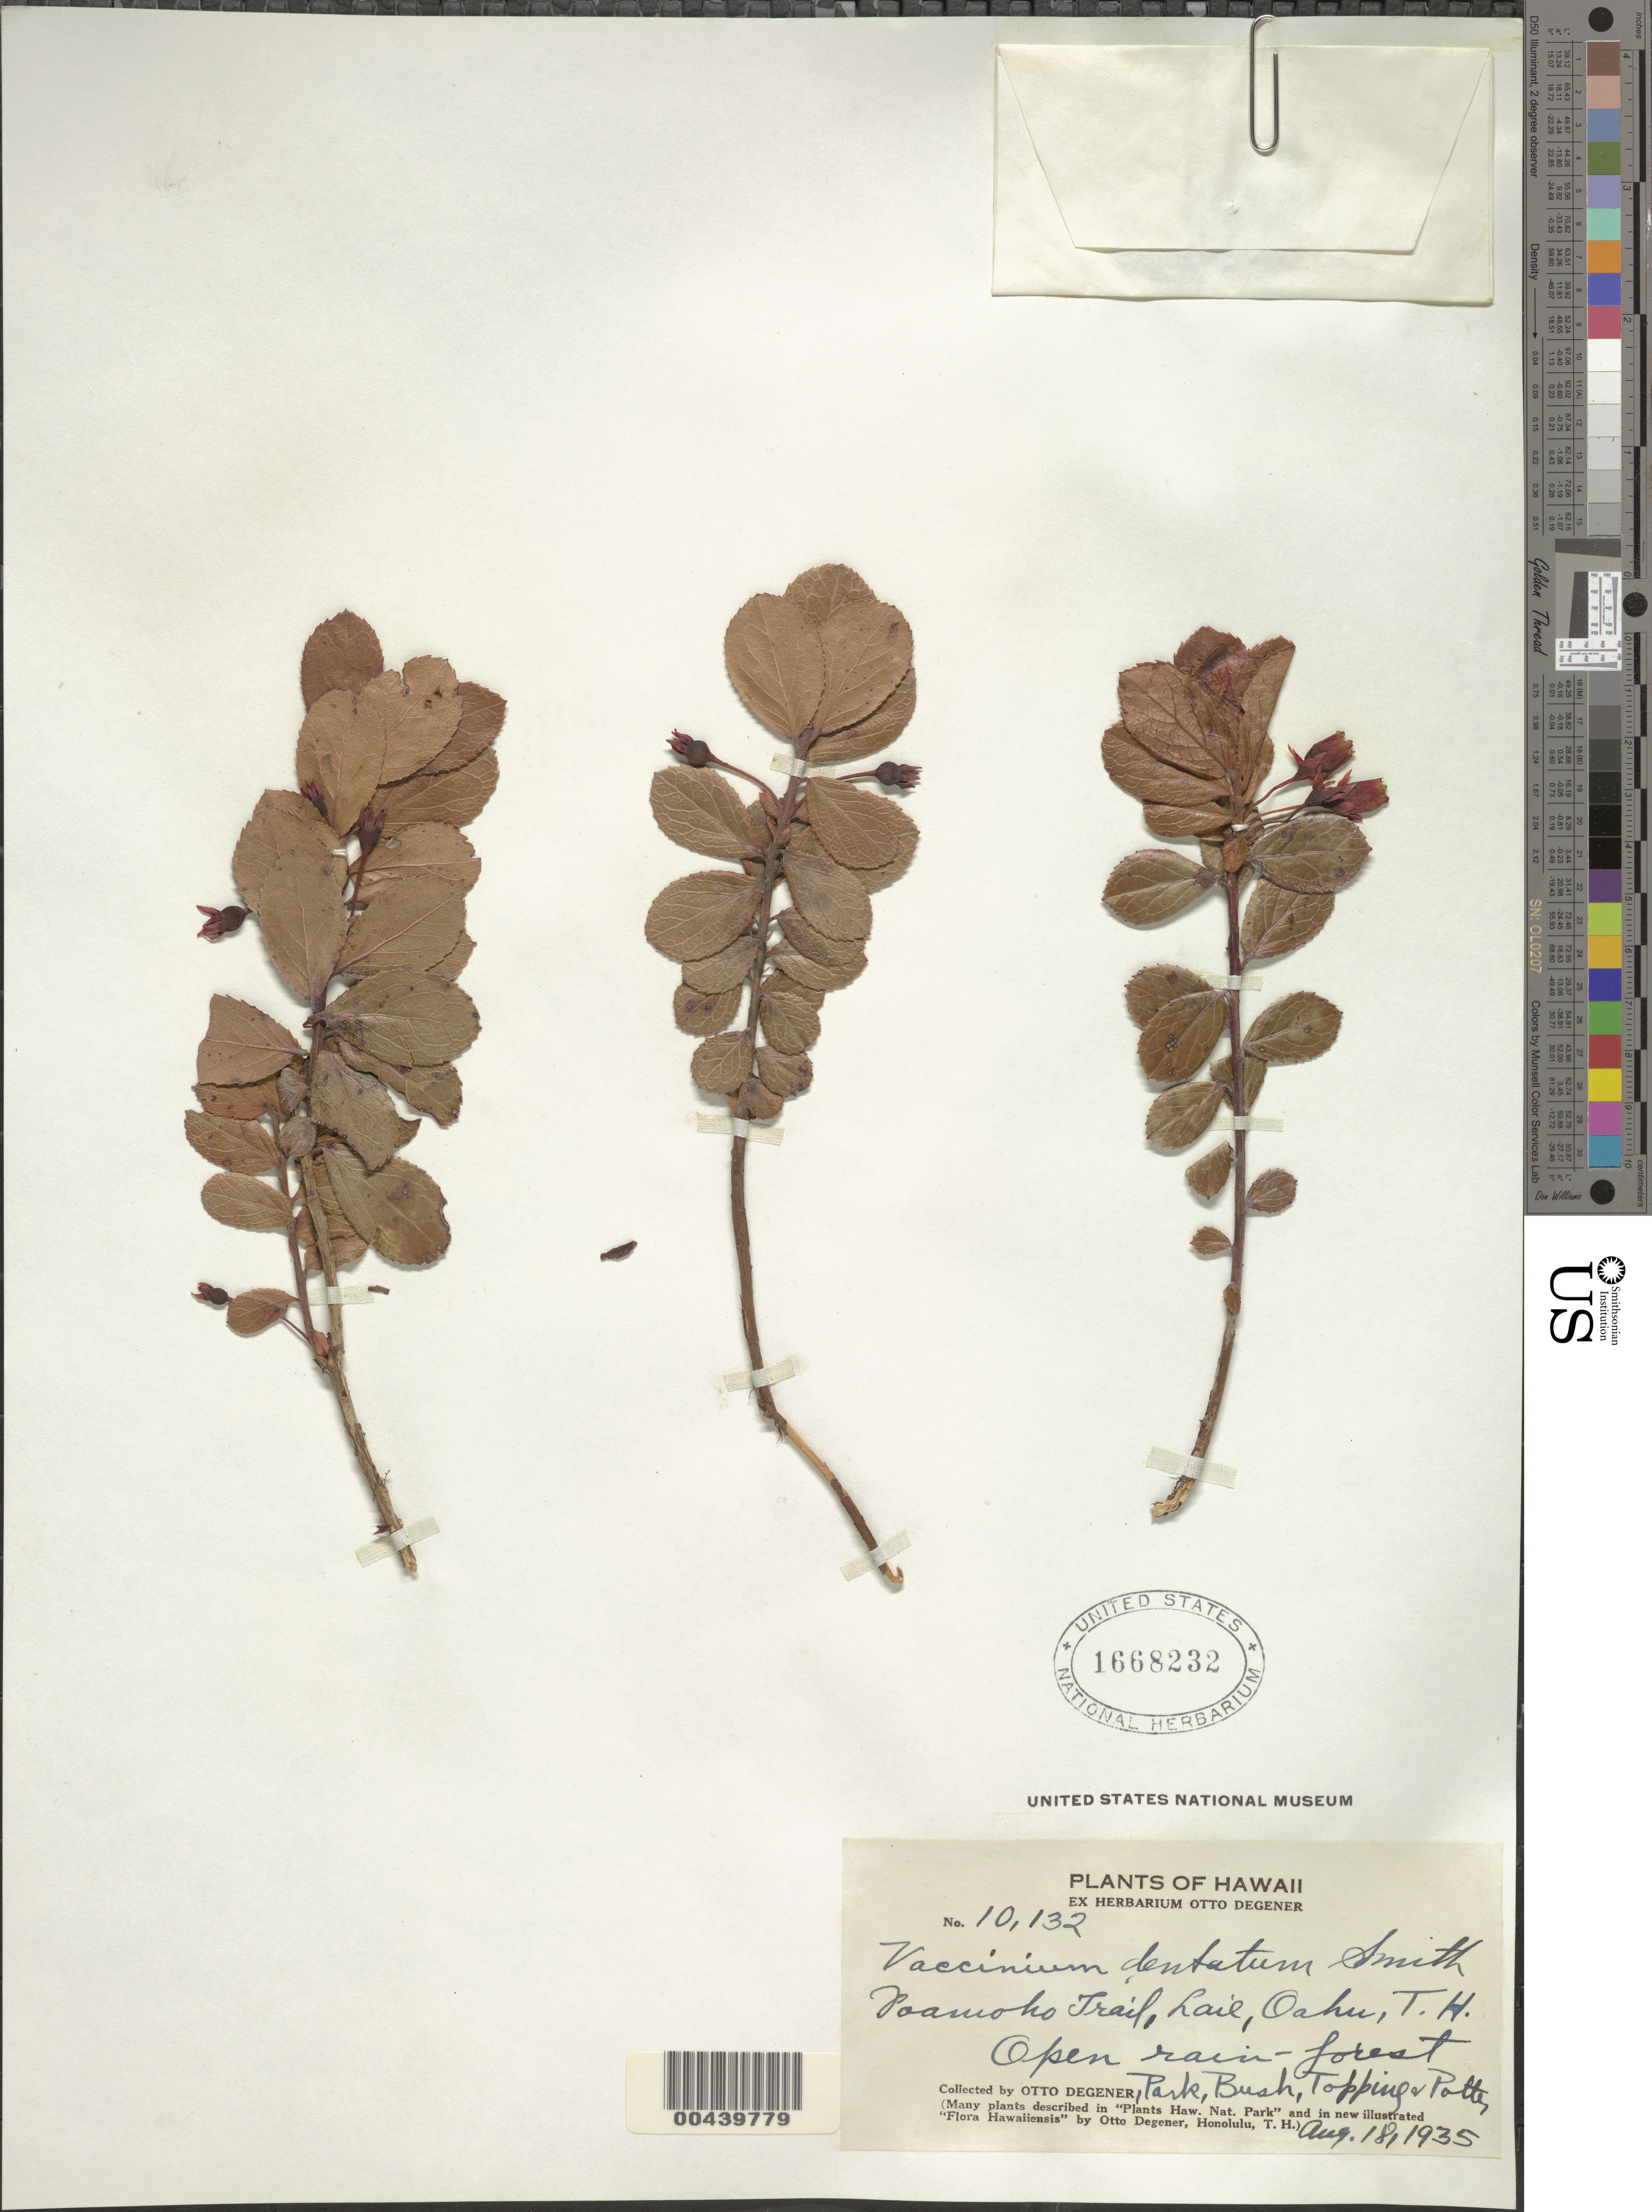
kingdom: Plantae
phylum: Tracheophyta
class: Magnoliopsida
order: Ericales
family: Ericaceae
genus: Vaccinium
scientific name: Vaccinium dentatum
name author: Sm.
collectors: O. Degener, Park, B. F. Bush, D. L. Topping & Potter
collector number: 10132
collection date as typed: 18 Aug 1935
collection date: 1935-08-18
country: United States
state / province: Hawaii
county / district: Honolulu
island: Oahu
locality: Poamoho Trail, Laie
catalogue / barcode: US 1668232